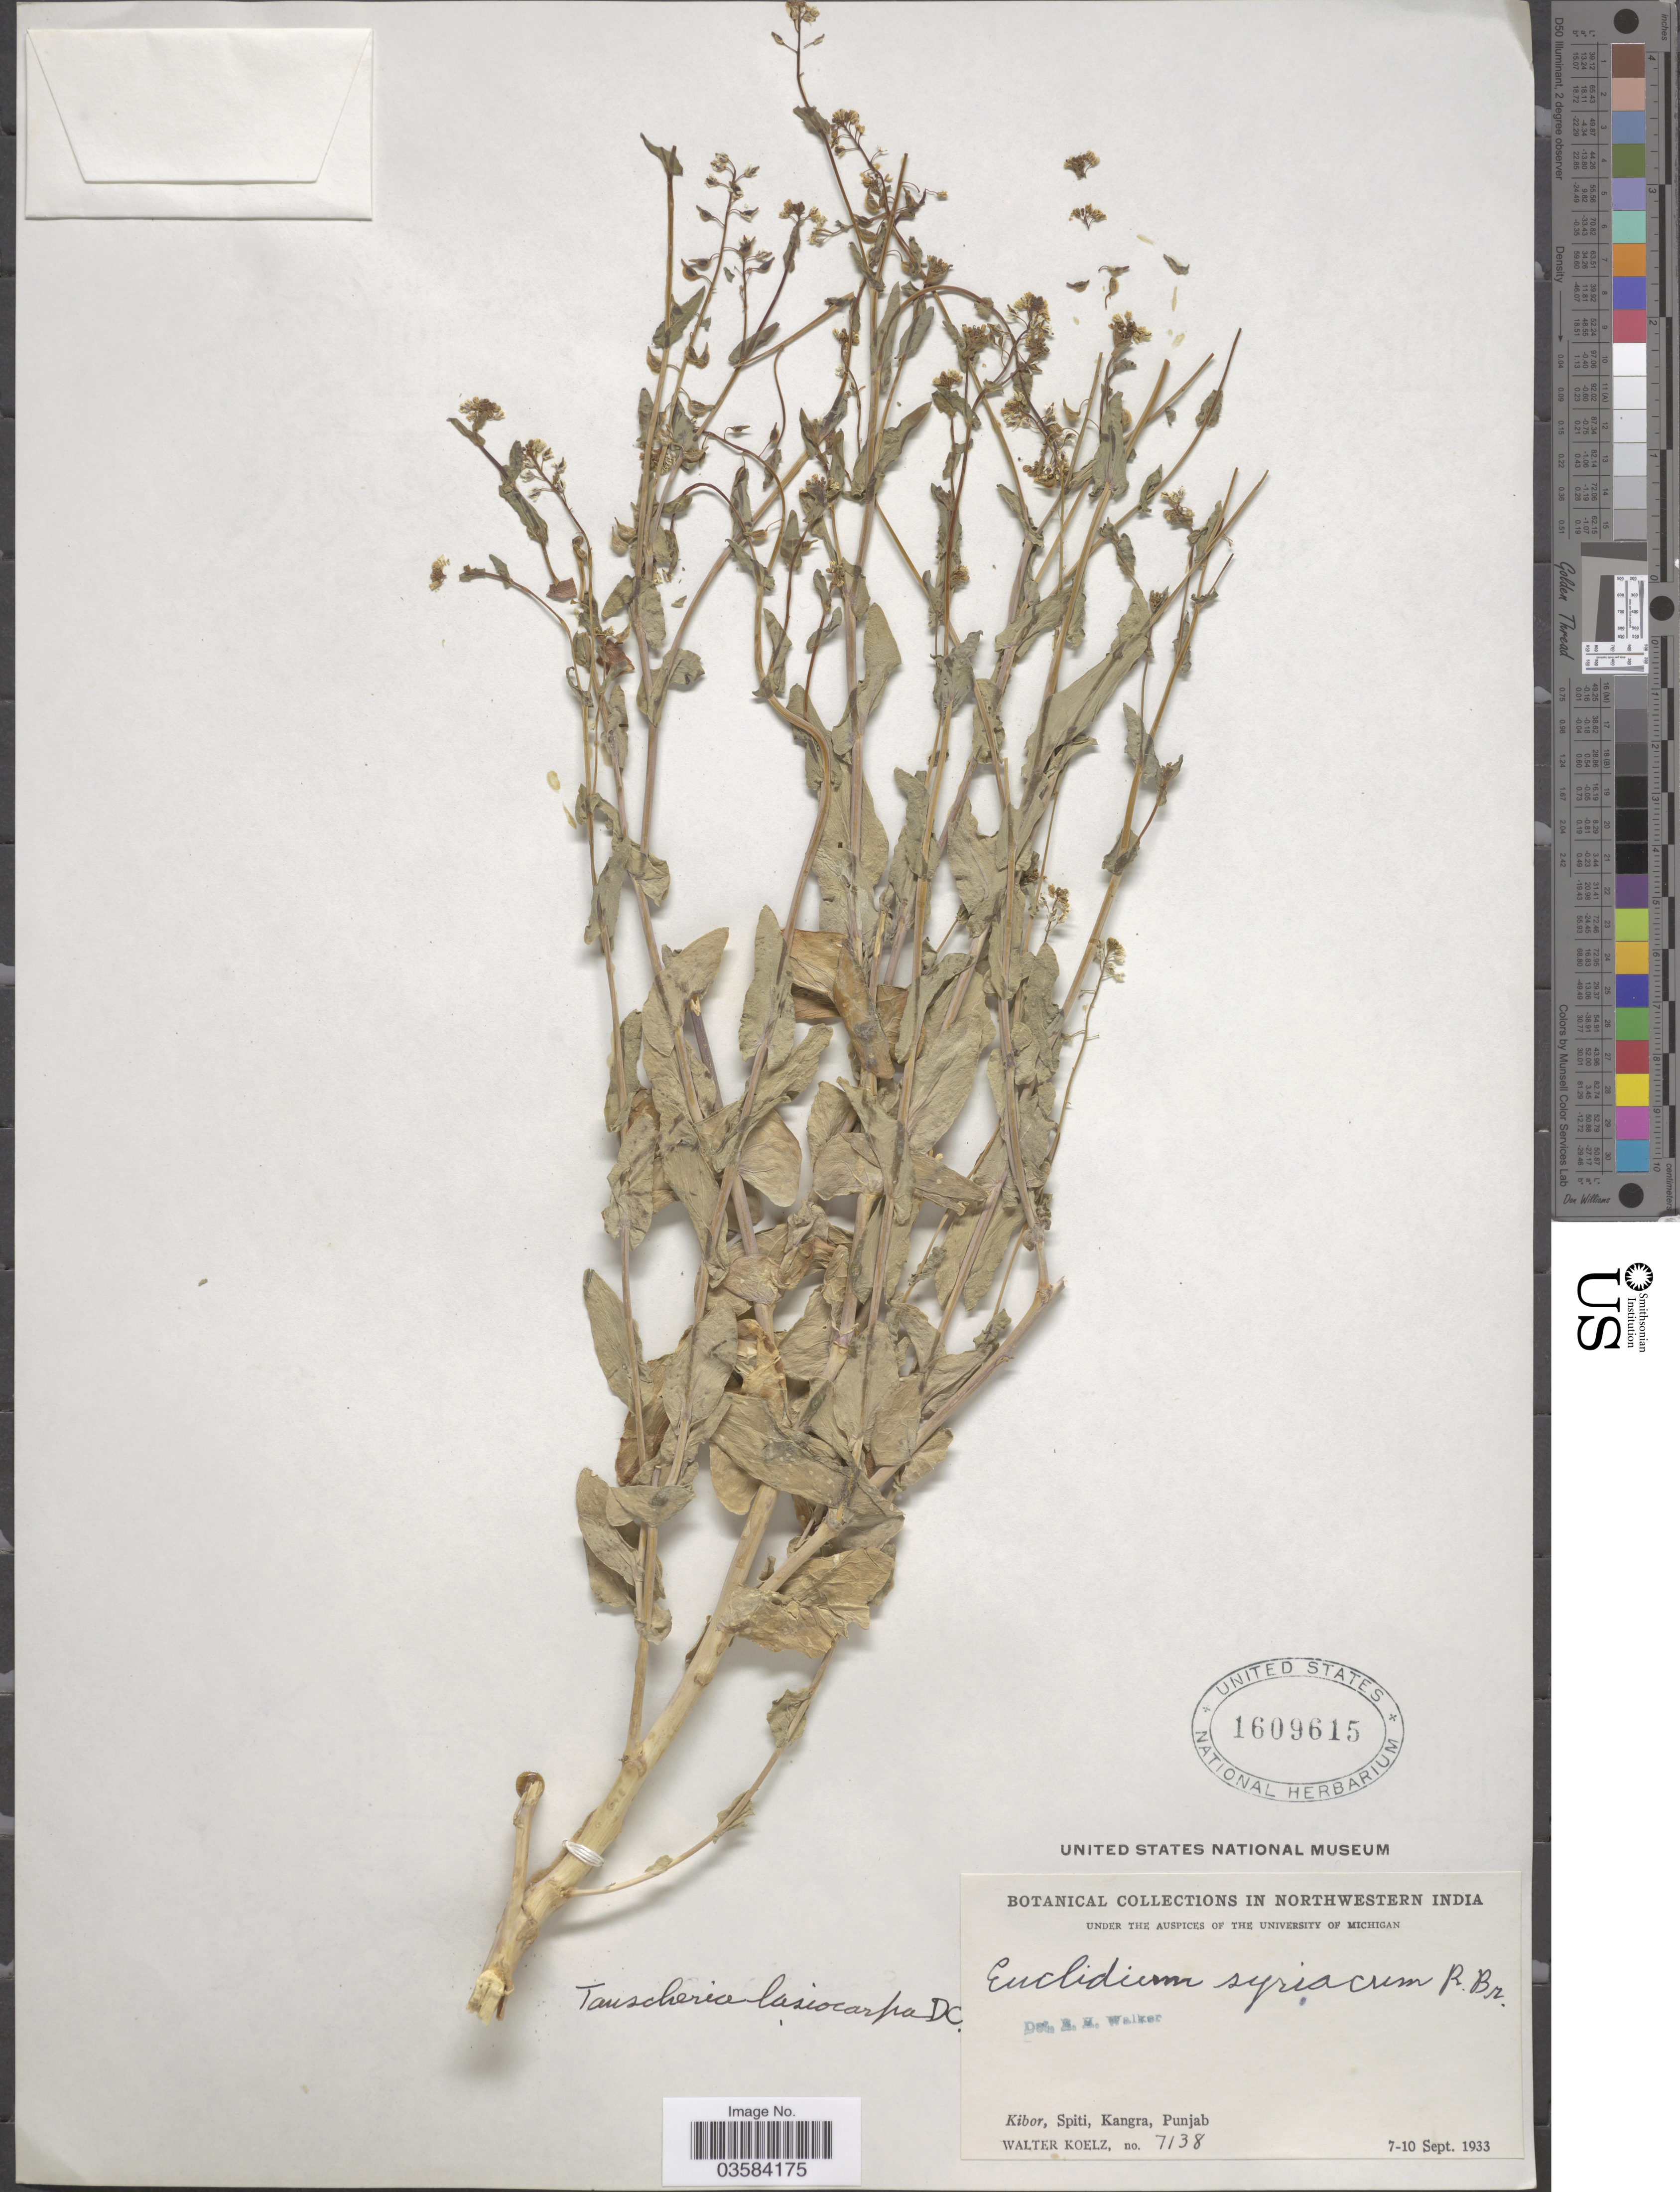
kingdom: Plantae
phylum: Tracheophyta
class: Magnoliopsida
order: Brassicales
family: Brassicaceae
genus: Tauscheria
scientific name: Tauscheria lasiocarpa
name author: Fisch. ex DC.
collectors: W. N. Koelz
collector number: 7138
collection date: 1933-09-07/1933-09-10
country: India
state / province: Punjab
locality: Northwestern India. Kibor, Spiti, Kangra.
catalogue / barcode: US 1609615